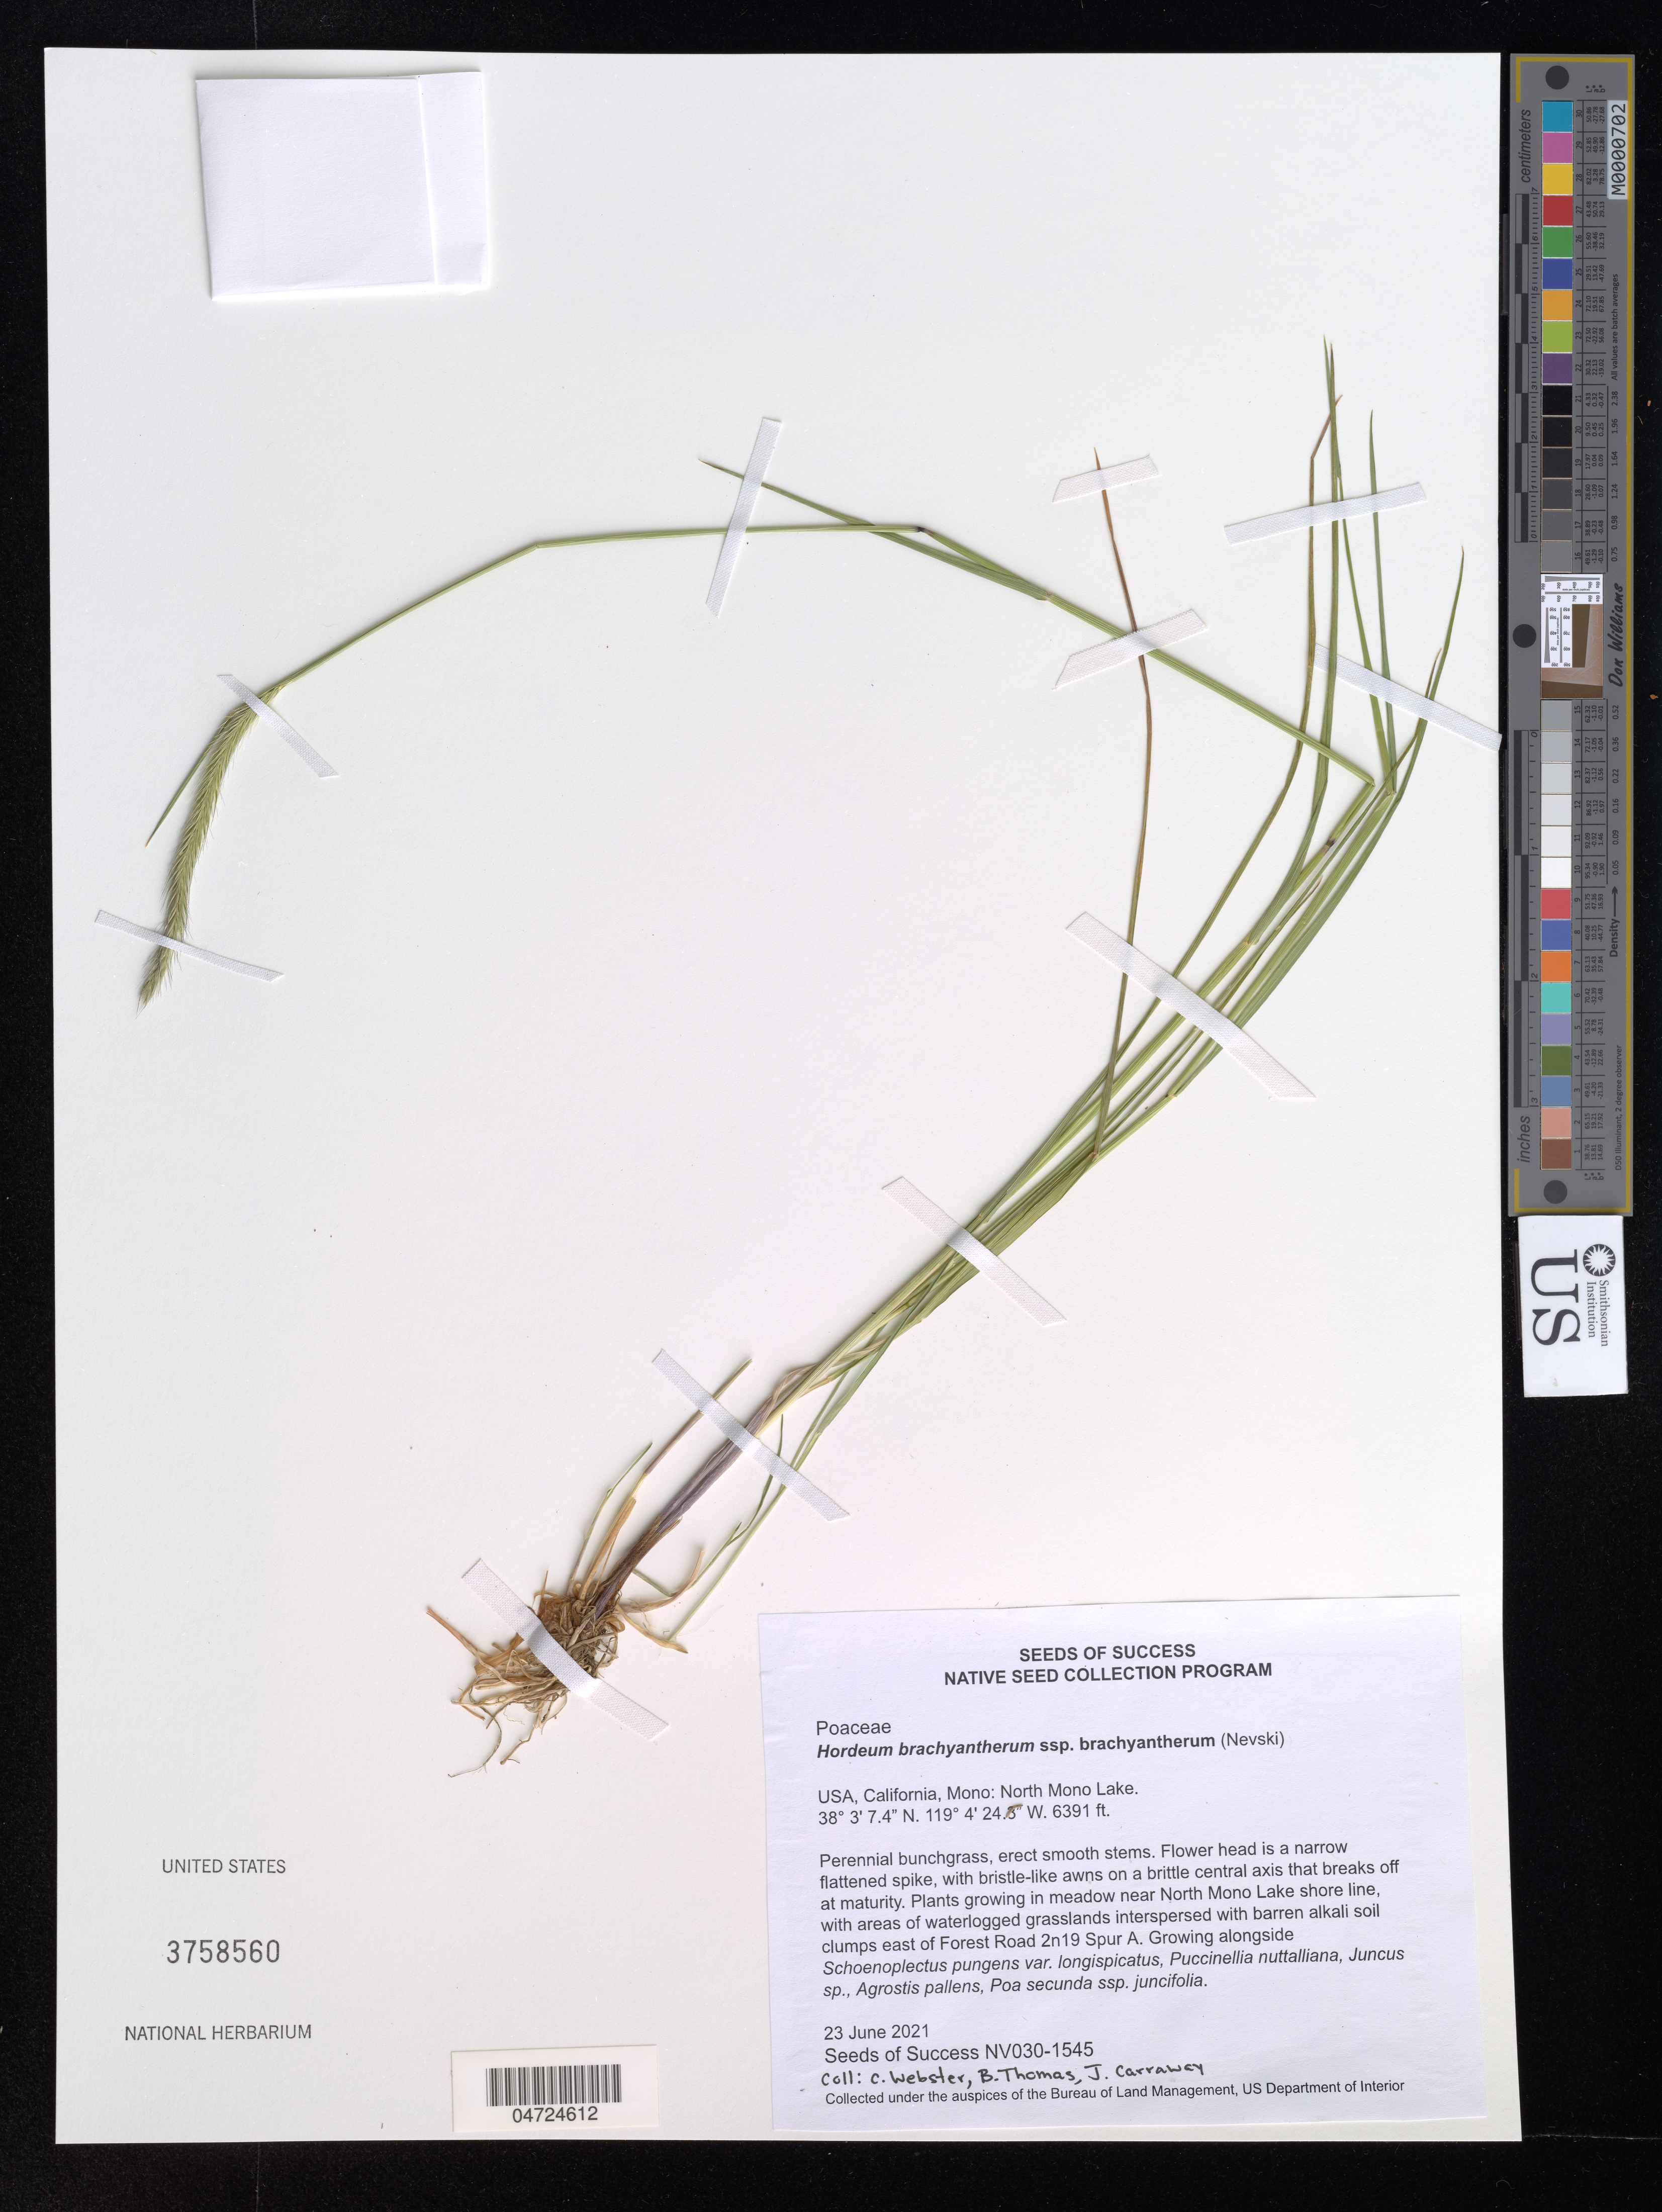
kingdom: Plantae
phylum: Tracheophyta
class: Liliopsida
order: Poales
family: Poaceae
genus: Hordeum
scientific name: Hordeum brachyantherum subsp. brachyantherum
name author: Nevski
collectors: C. Webster & B. Thomas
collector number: NV030-1545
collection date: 2021-06-23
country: United States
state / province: California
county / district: Mono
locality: Mono: North Mono Lake.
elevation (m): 1948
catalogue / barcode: US 3758560